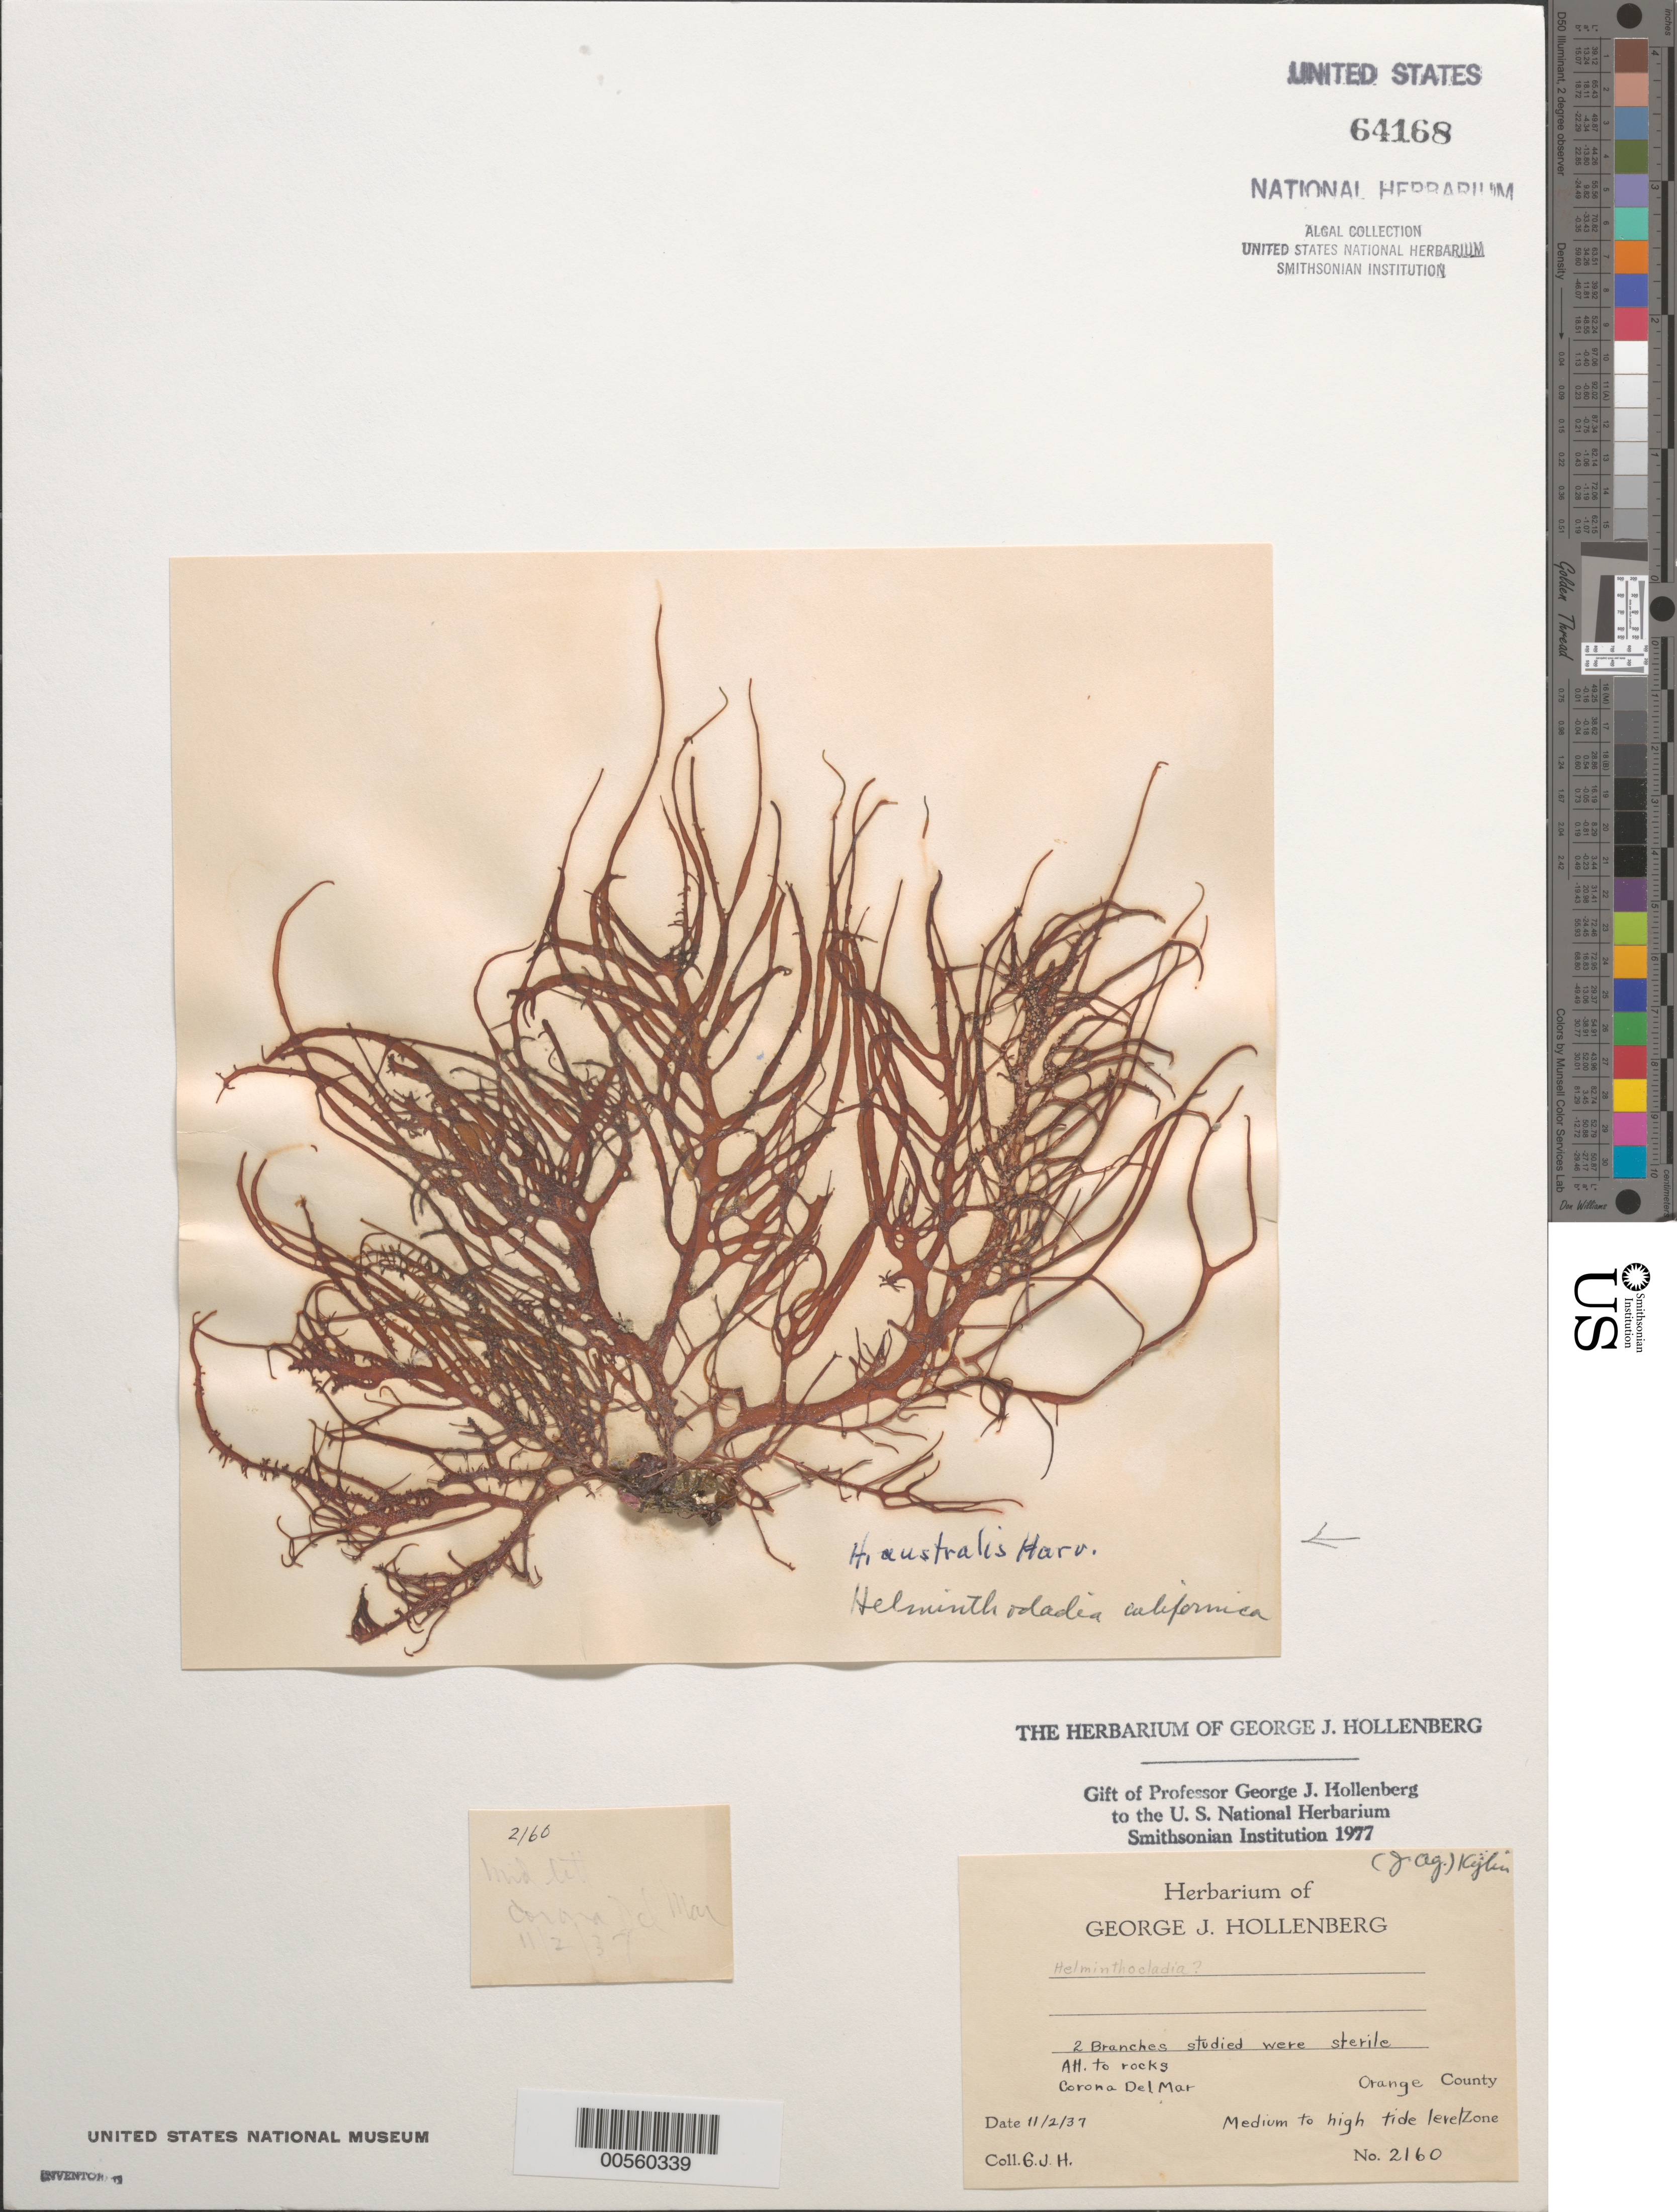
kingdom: Plantae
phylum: Rhodophyta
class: Florideophyceae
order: Nemaliales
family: Liagoraceae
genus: Helminthocladia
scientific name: Helminthocladia australis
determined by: Hollenberg, George J.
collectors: G. Hollenberg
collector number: GJH 2160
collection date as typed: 02 Nov 1937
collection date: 1937-11-02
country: United States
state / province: California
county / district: Orange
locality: Corona del Mar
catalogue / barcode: US 64168